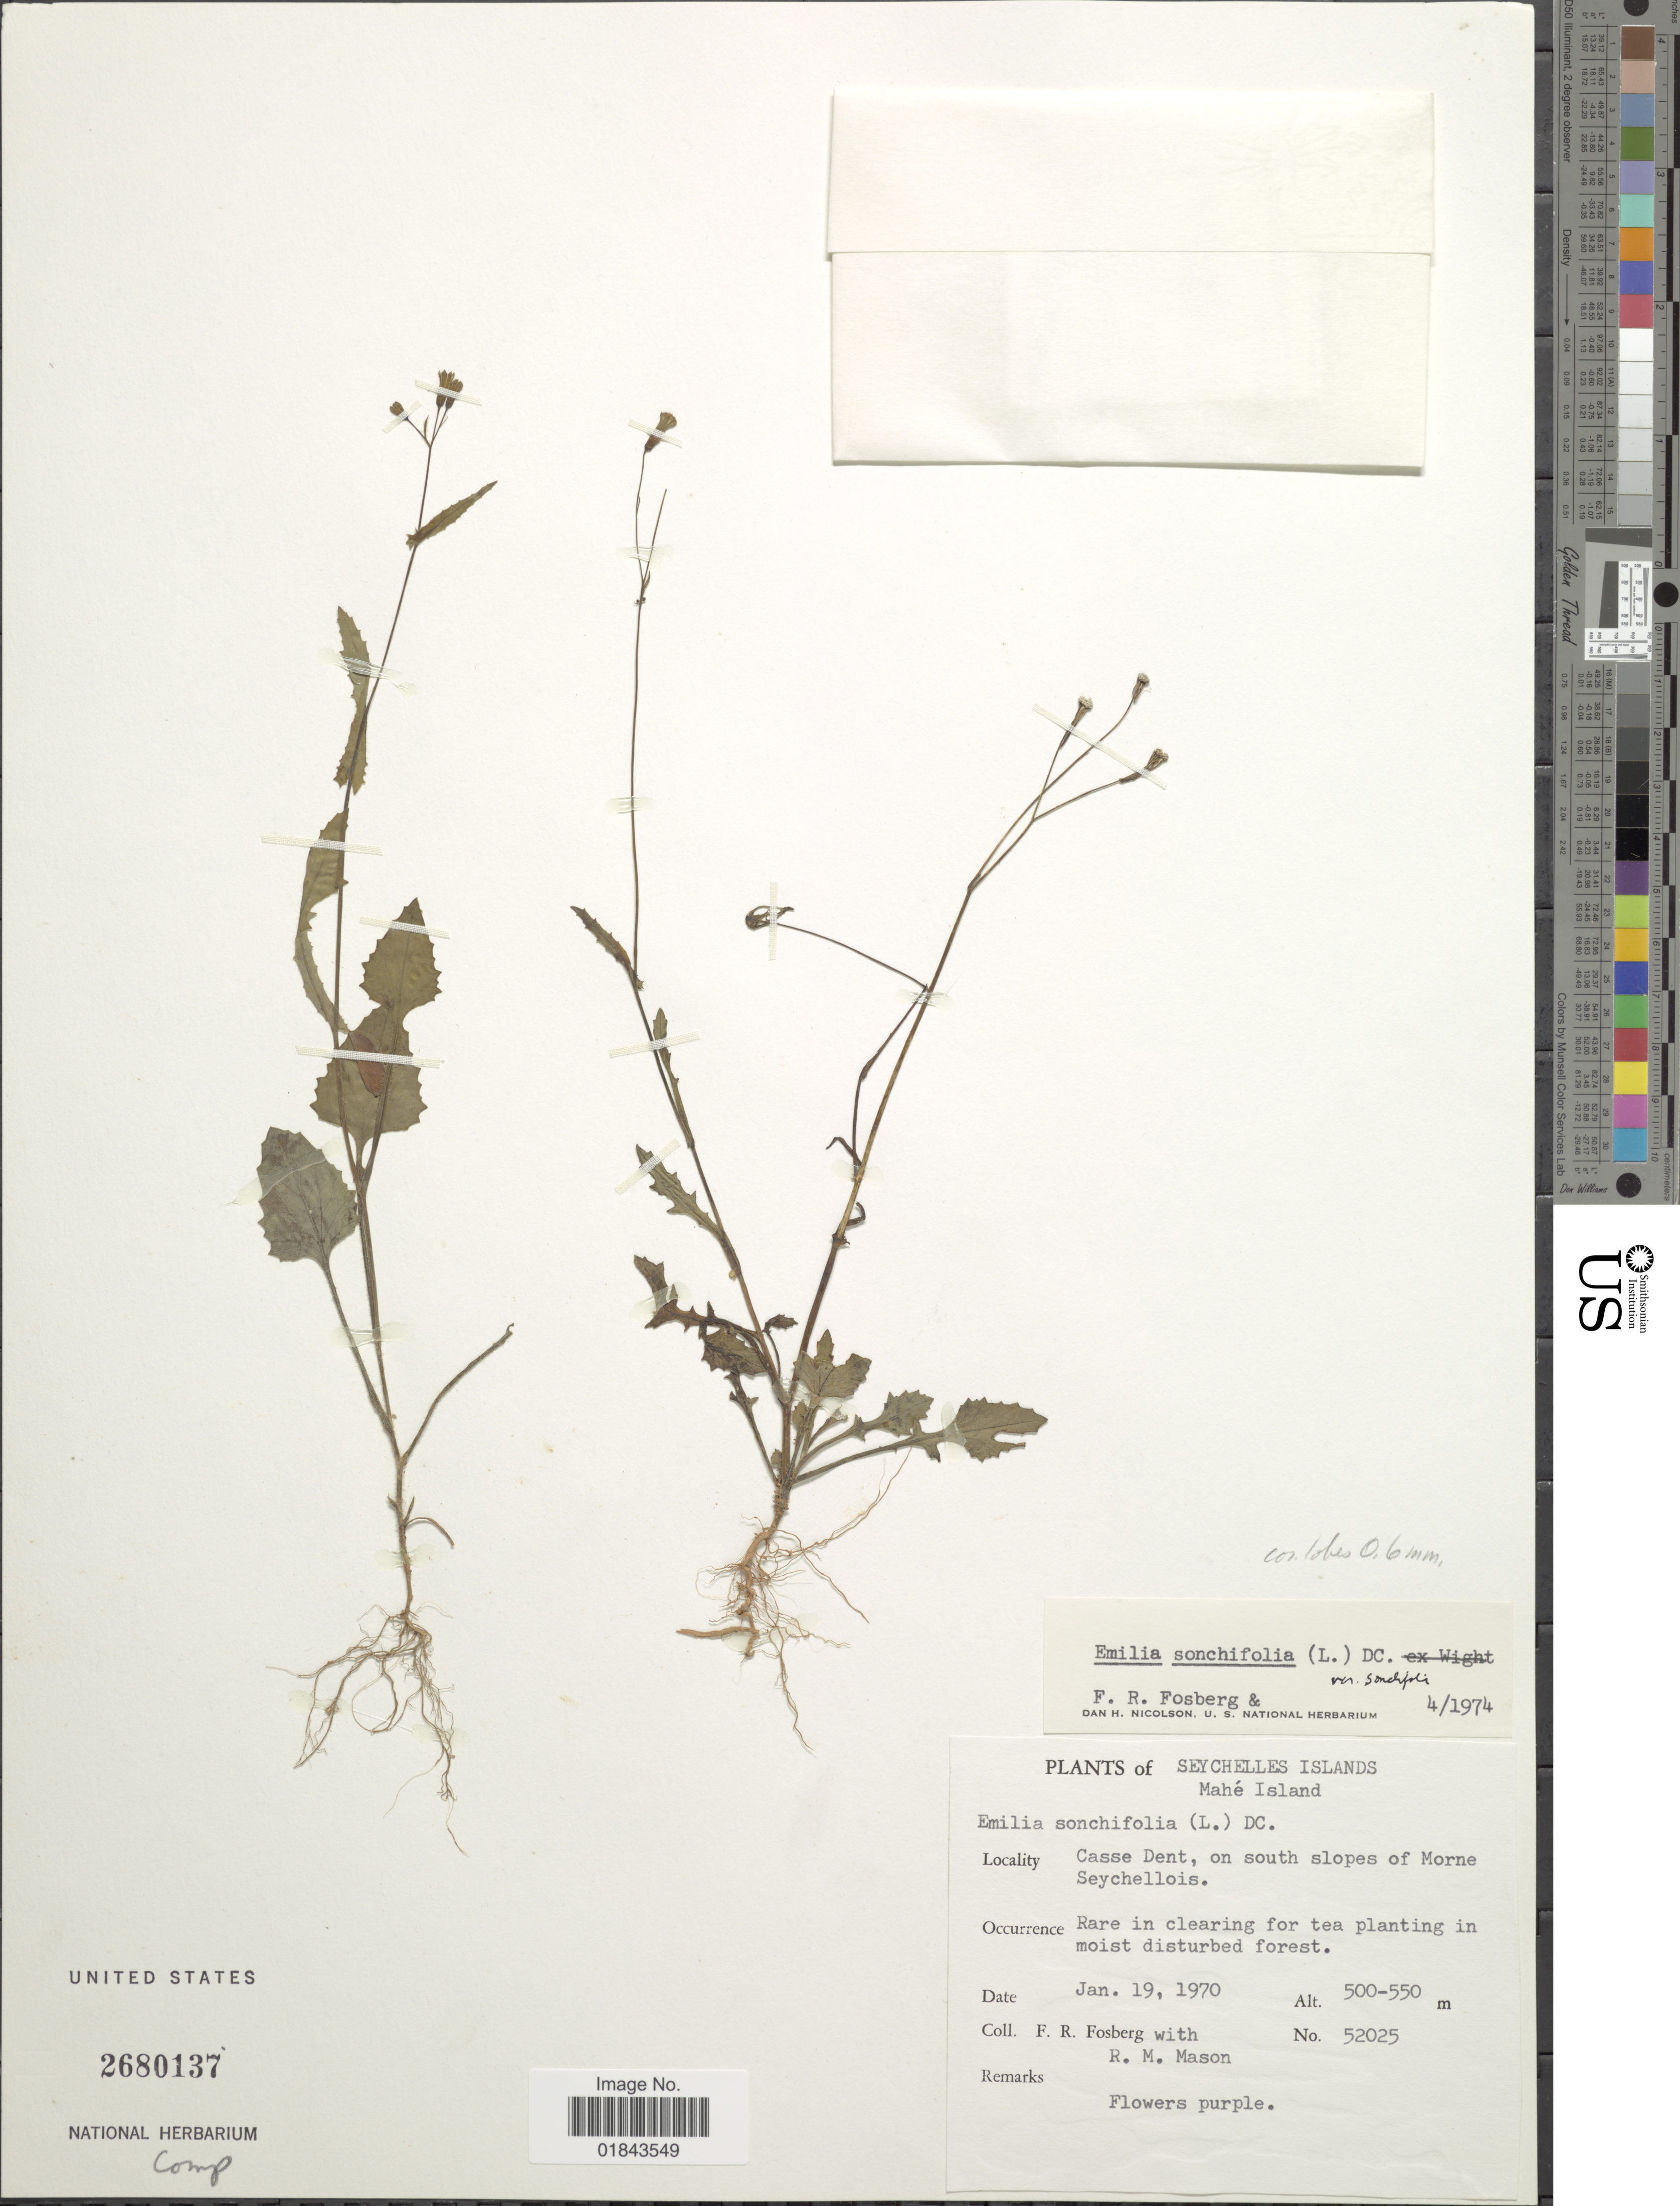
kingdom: Plantae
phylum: Tracheophyta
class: Magnoliopsida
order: Asterales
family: Asteraceae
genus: Emilia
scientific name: Emilia sonchifolia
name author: (L.) DC.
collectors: F. R. Fosberg & R. Mason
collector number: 52025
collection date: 1970-01-19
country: Seychelles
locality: Seychelles Islands, Mahe Island, Casse Dent, on south slope of Morne Seychellois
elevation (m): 500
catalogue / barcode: US 2680137